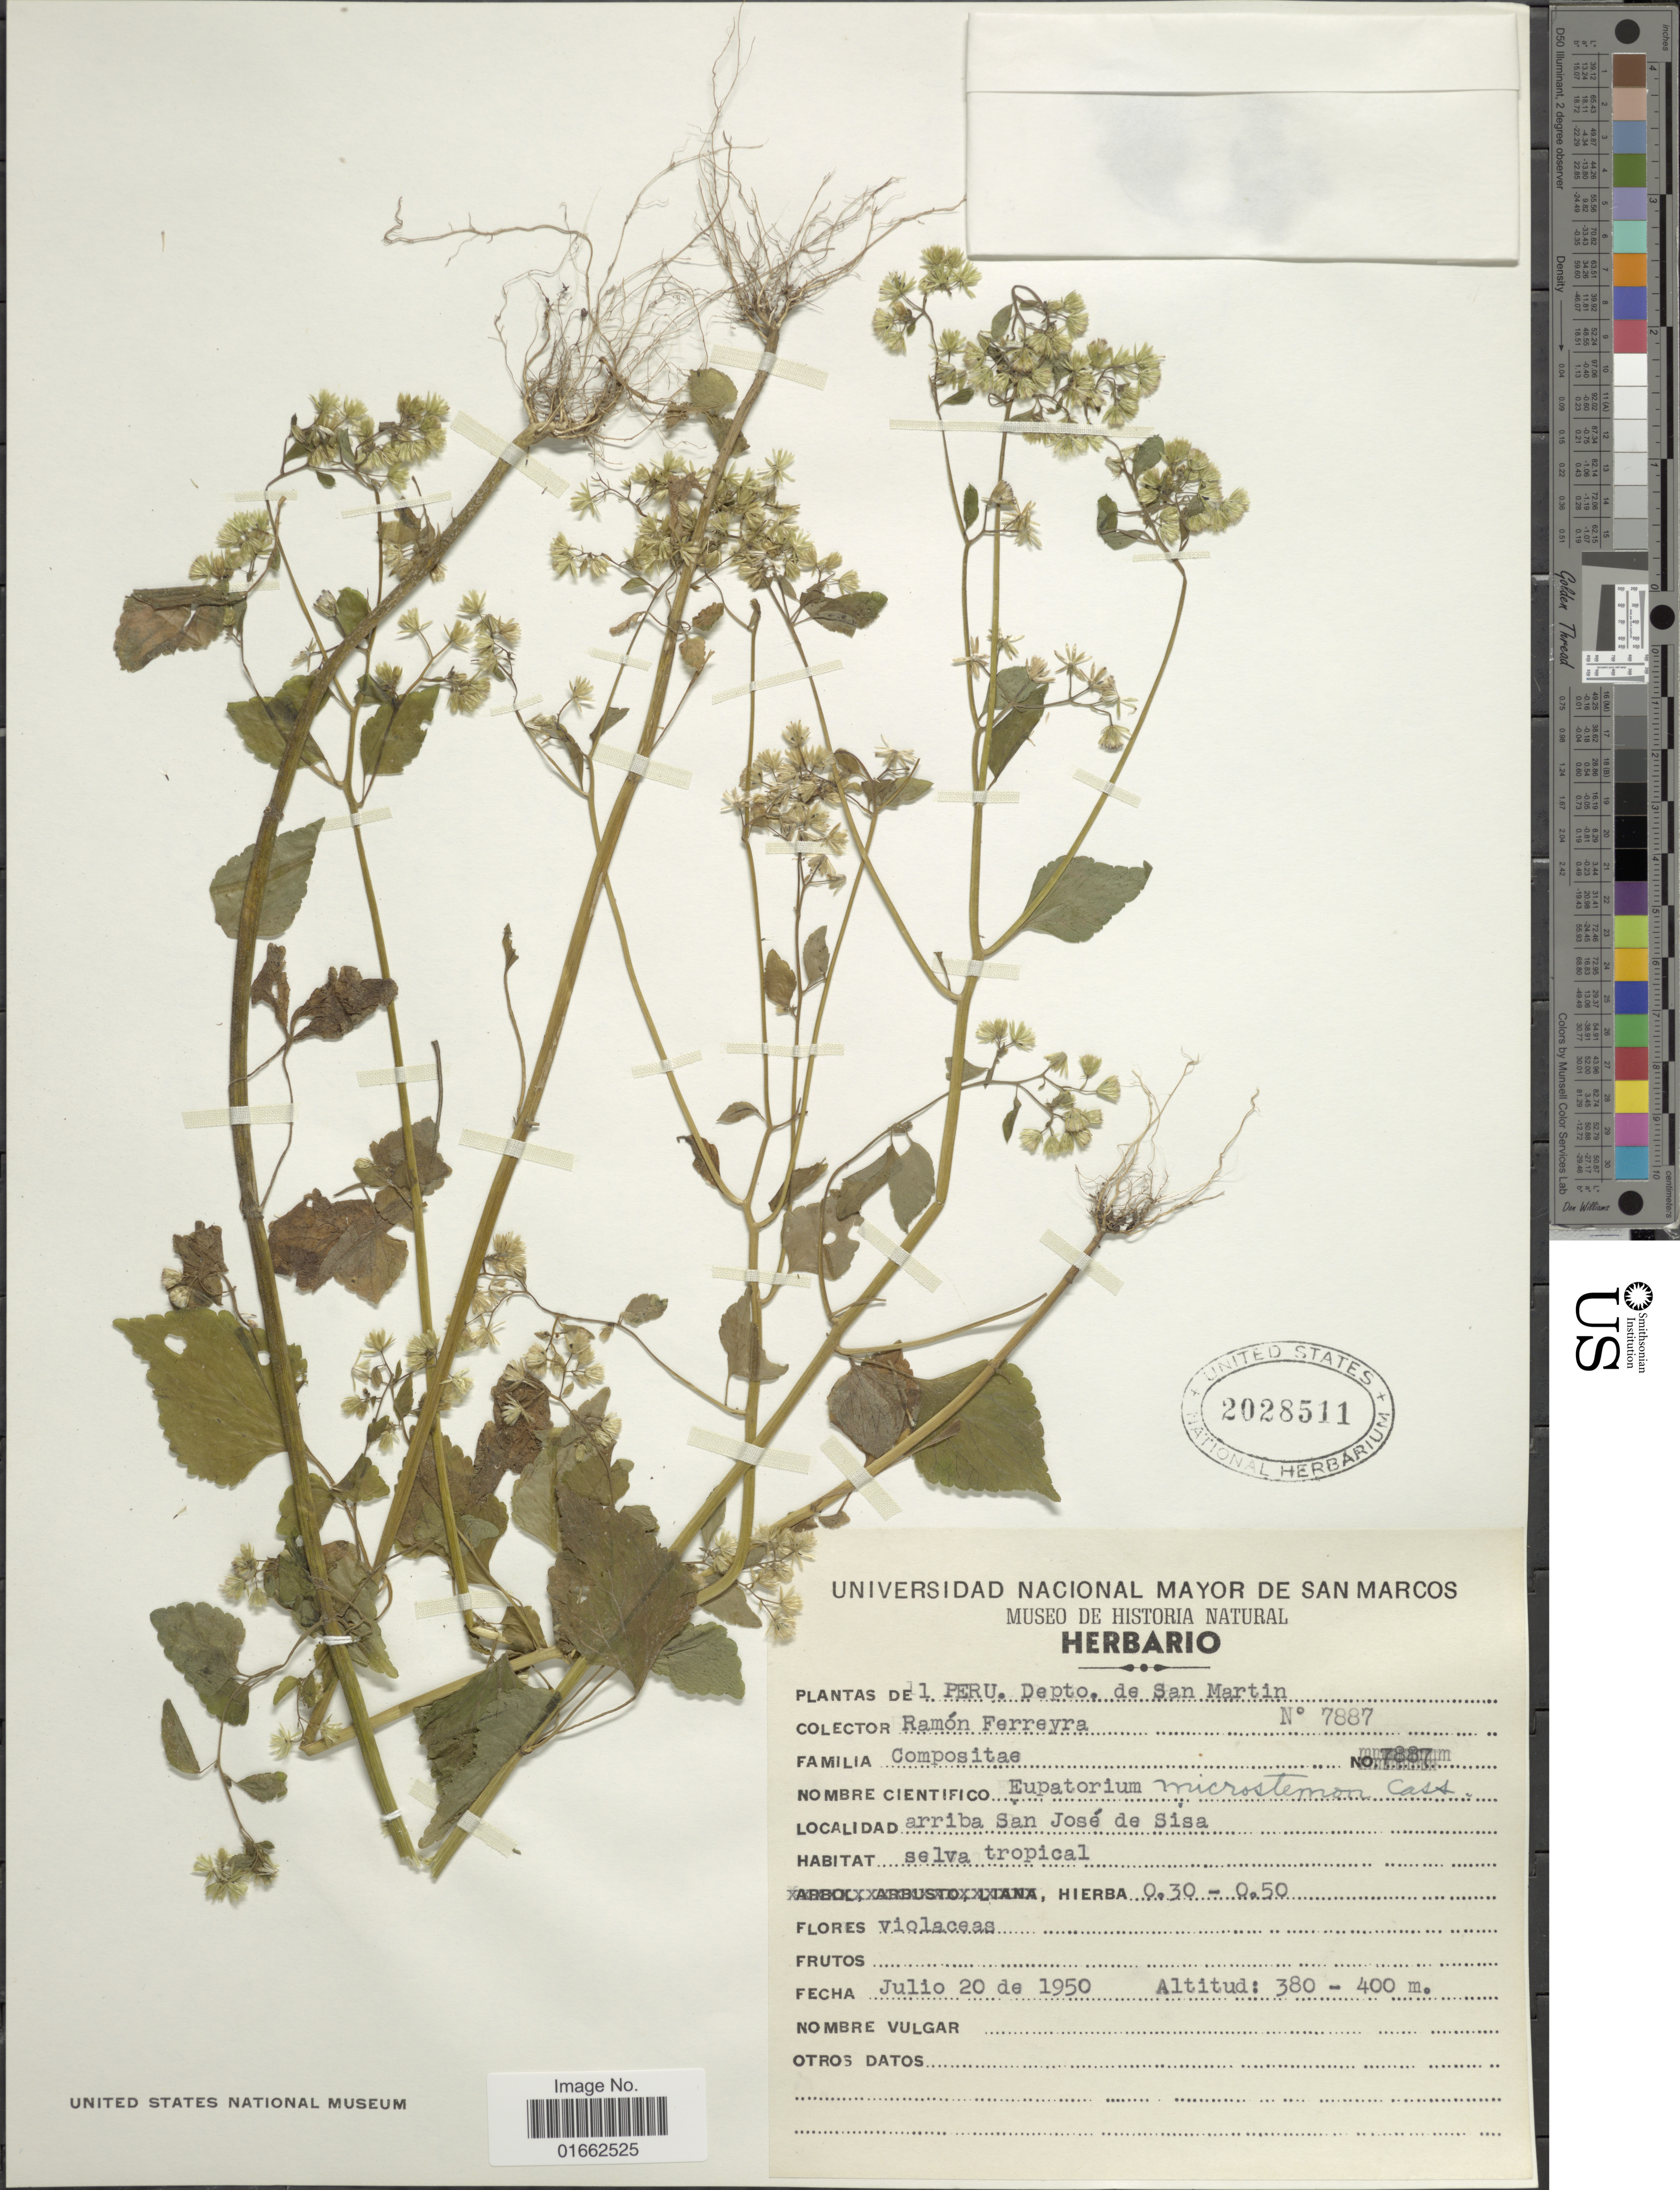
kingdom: Plantae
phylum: Tracheophyta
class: Magnoliopsida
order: Asterales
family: Asteraceae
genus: Fleischmannia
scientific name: Fleischmannia microstemon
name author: (Cass.) R.M. King & H. Rob.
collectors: R. A. Ferreyra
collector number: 7887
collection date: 1950-07-20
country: Peru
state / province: San Martín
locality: Depto. de San Martin. Arriba San José de Sisa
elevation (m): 380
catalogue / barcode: US 2028511